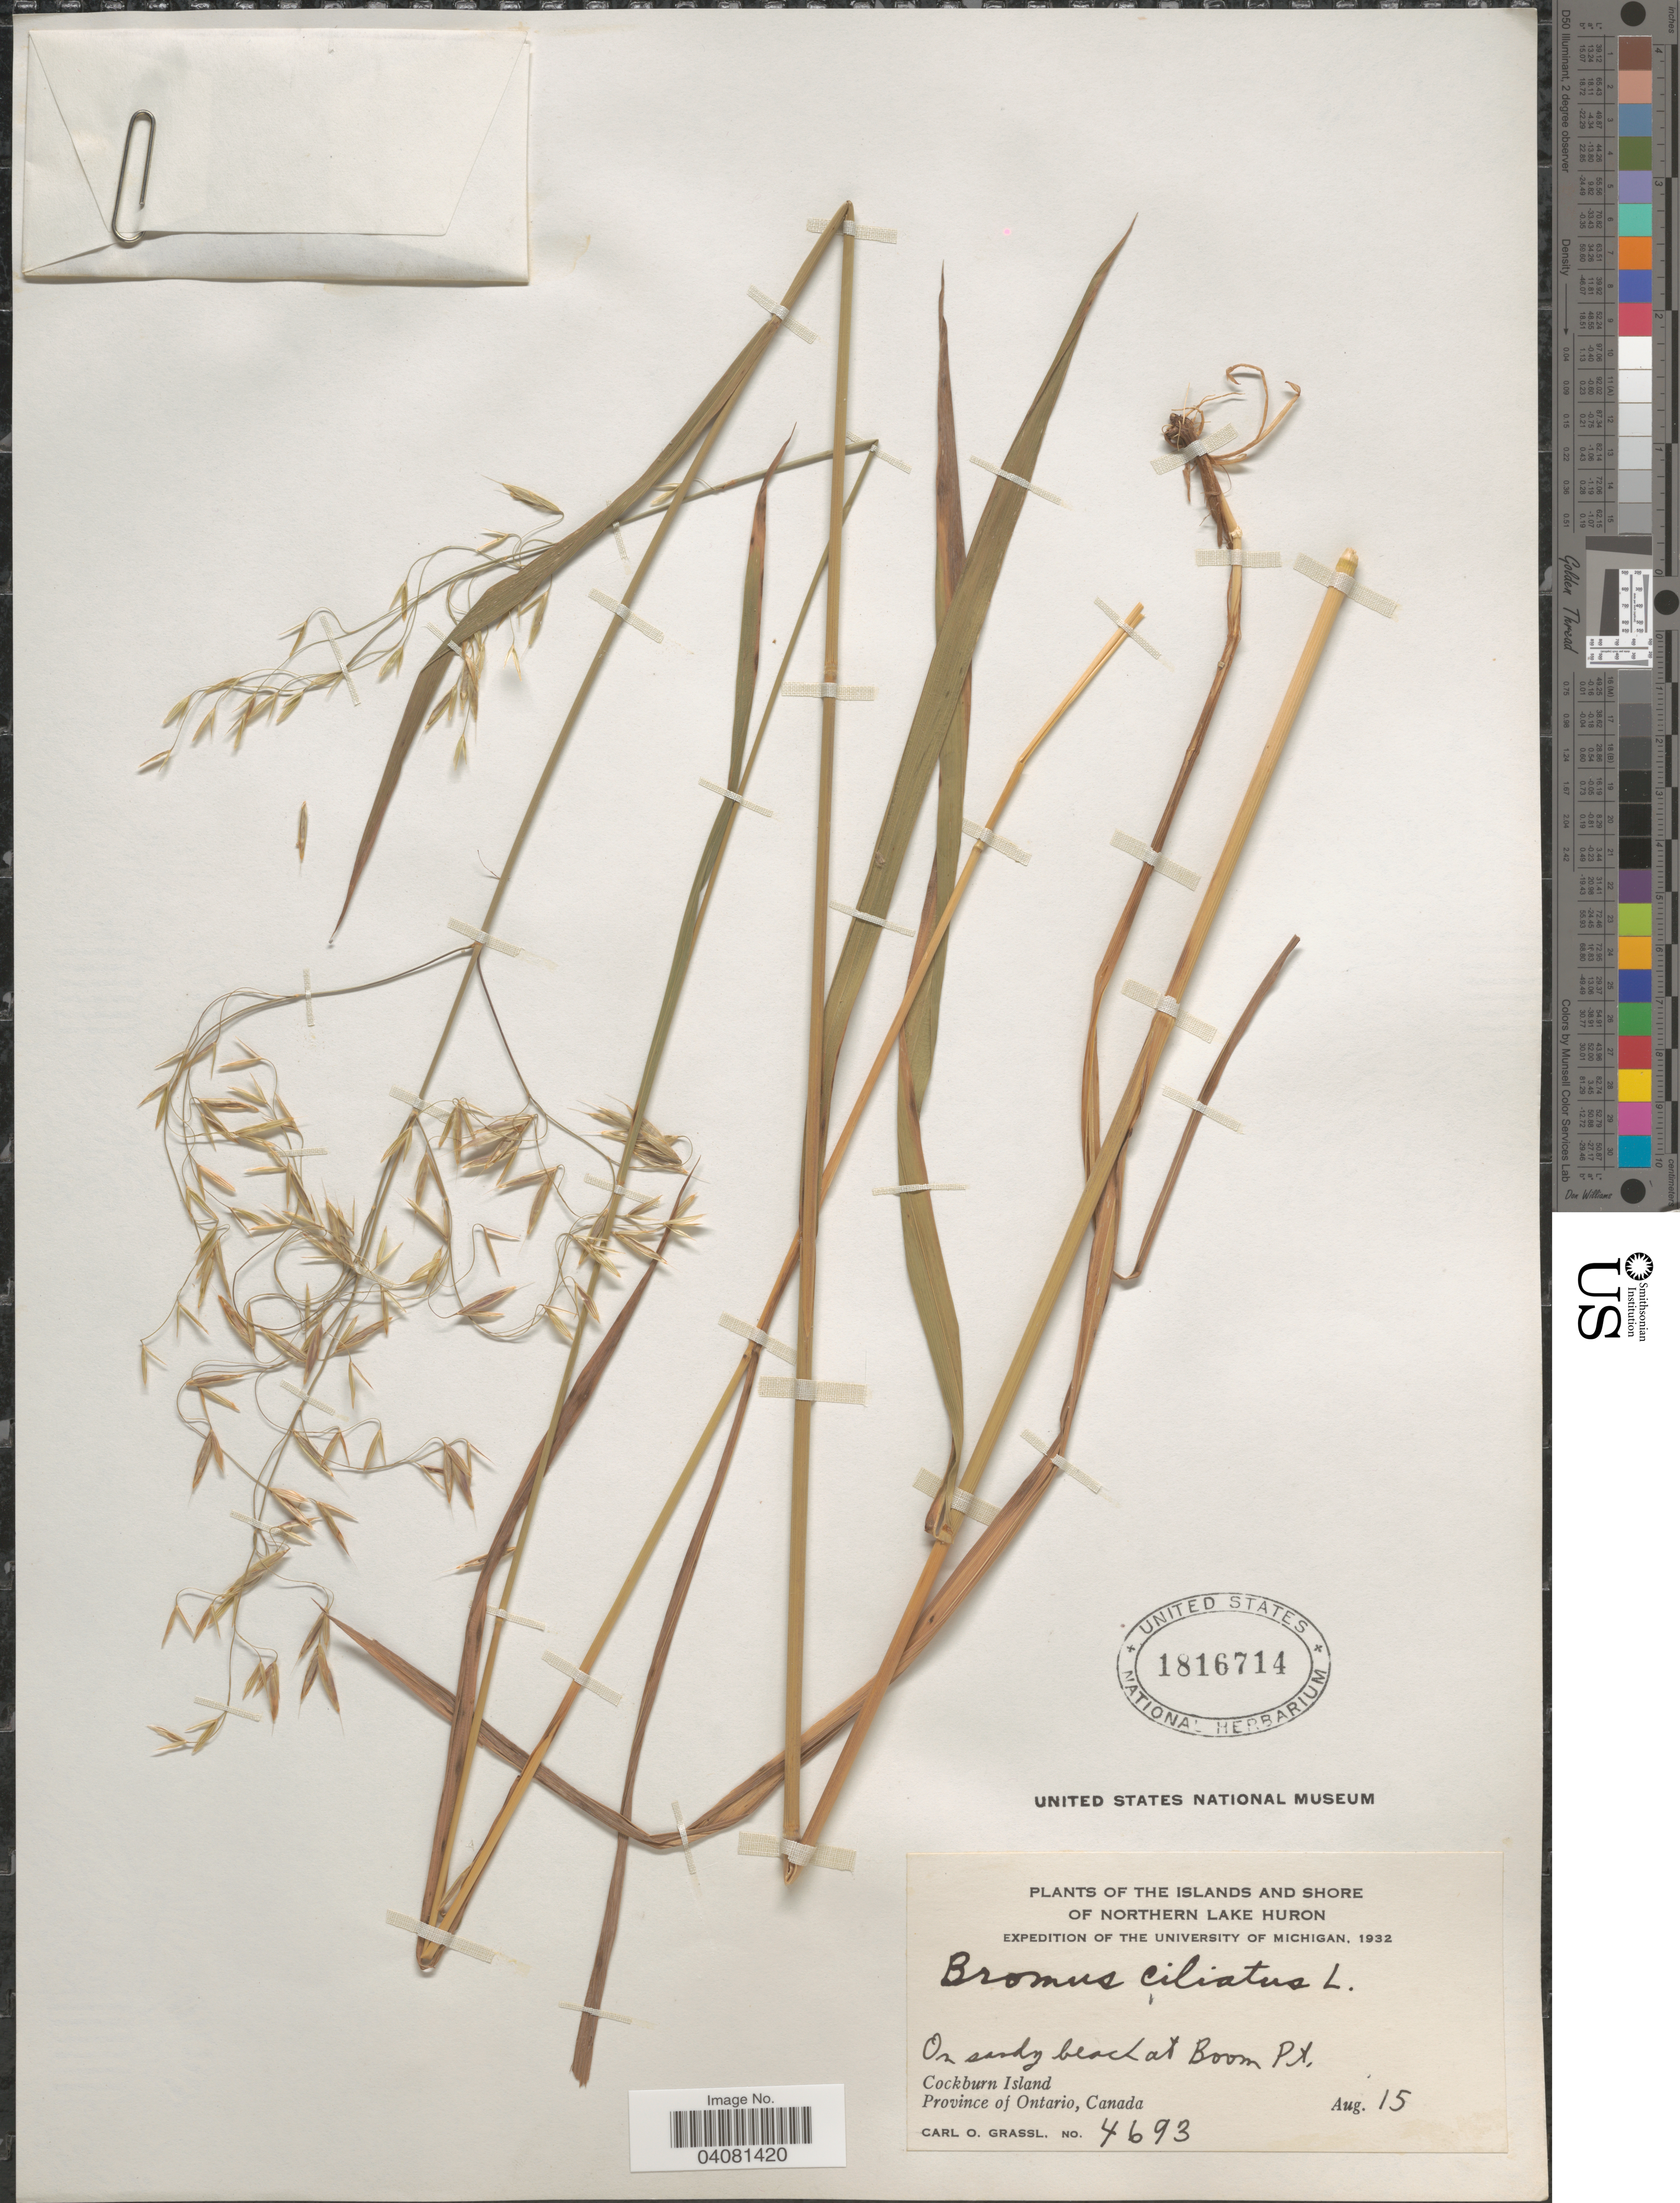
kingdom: Plantae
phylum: Tracheophyta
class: Liliopsida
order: Poales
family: Poaceae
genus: Bromus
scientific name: Bromus ciliatus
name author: L.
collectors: C. Grassl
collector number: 4693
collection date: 1932-08-15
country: Canada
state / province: Ontario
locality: Islands and shore of Northern Lake Huron. Expedition of the University of Michigan, 1932. On sandy beach at Boom Pt. Cockburn Island.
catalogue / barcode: US 1816714